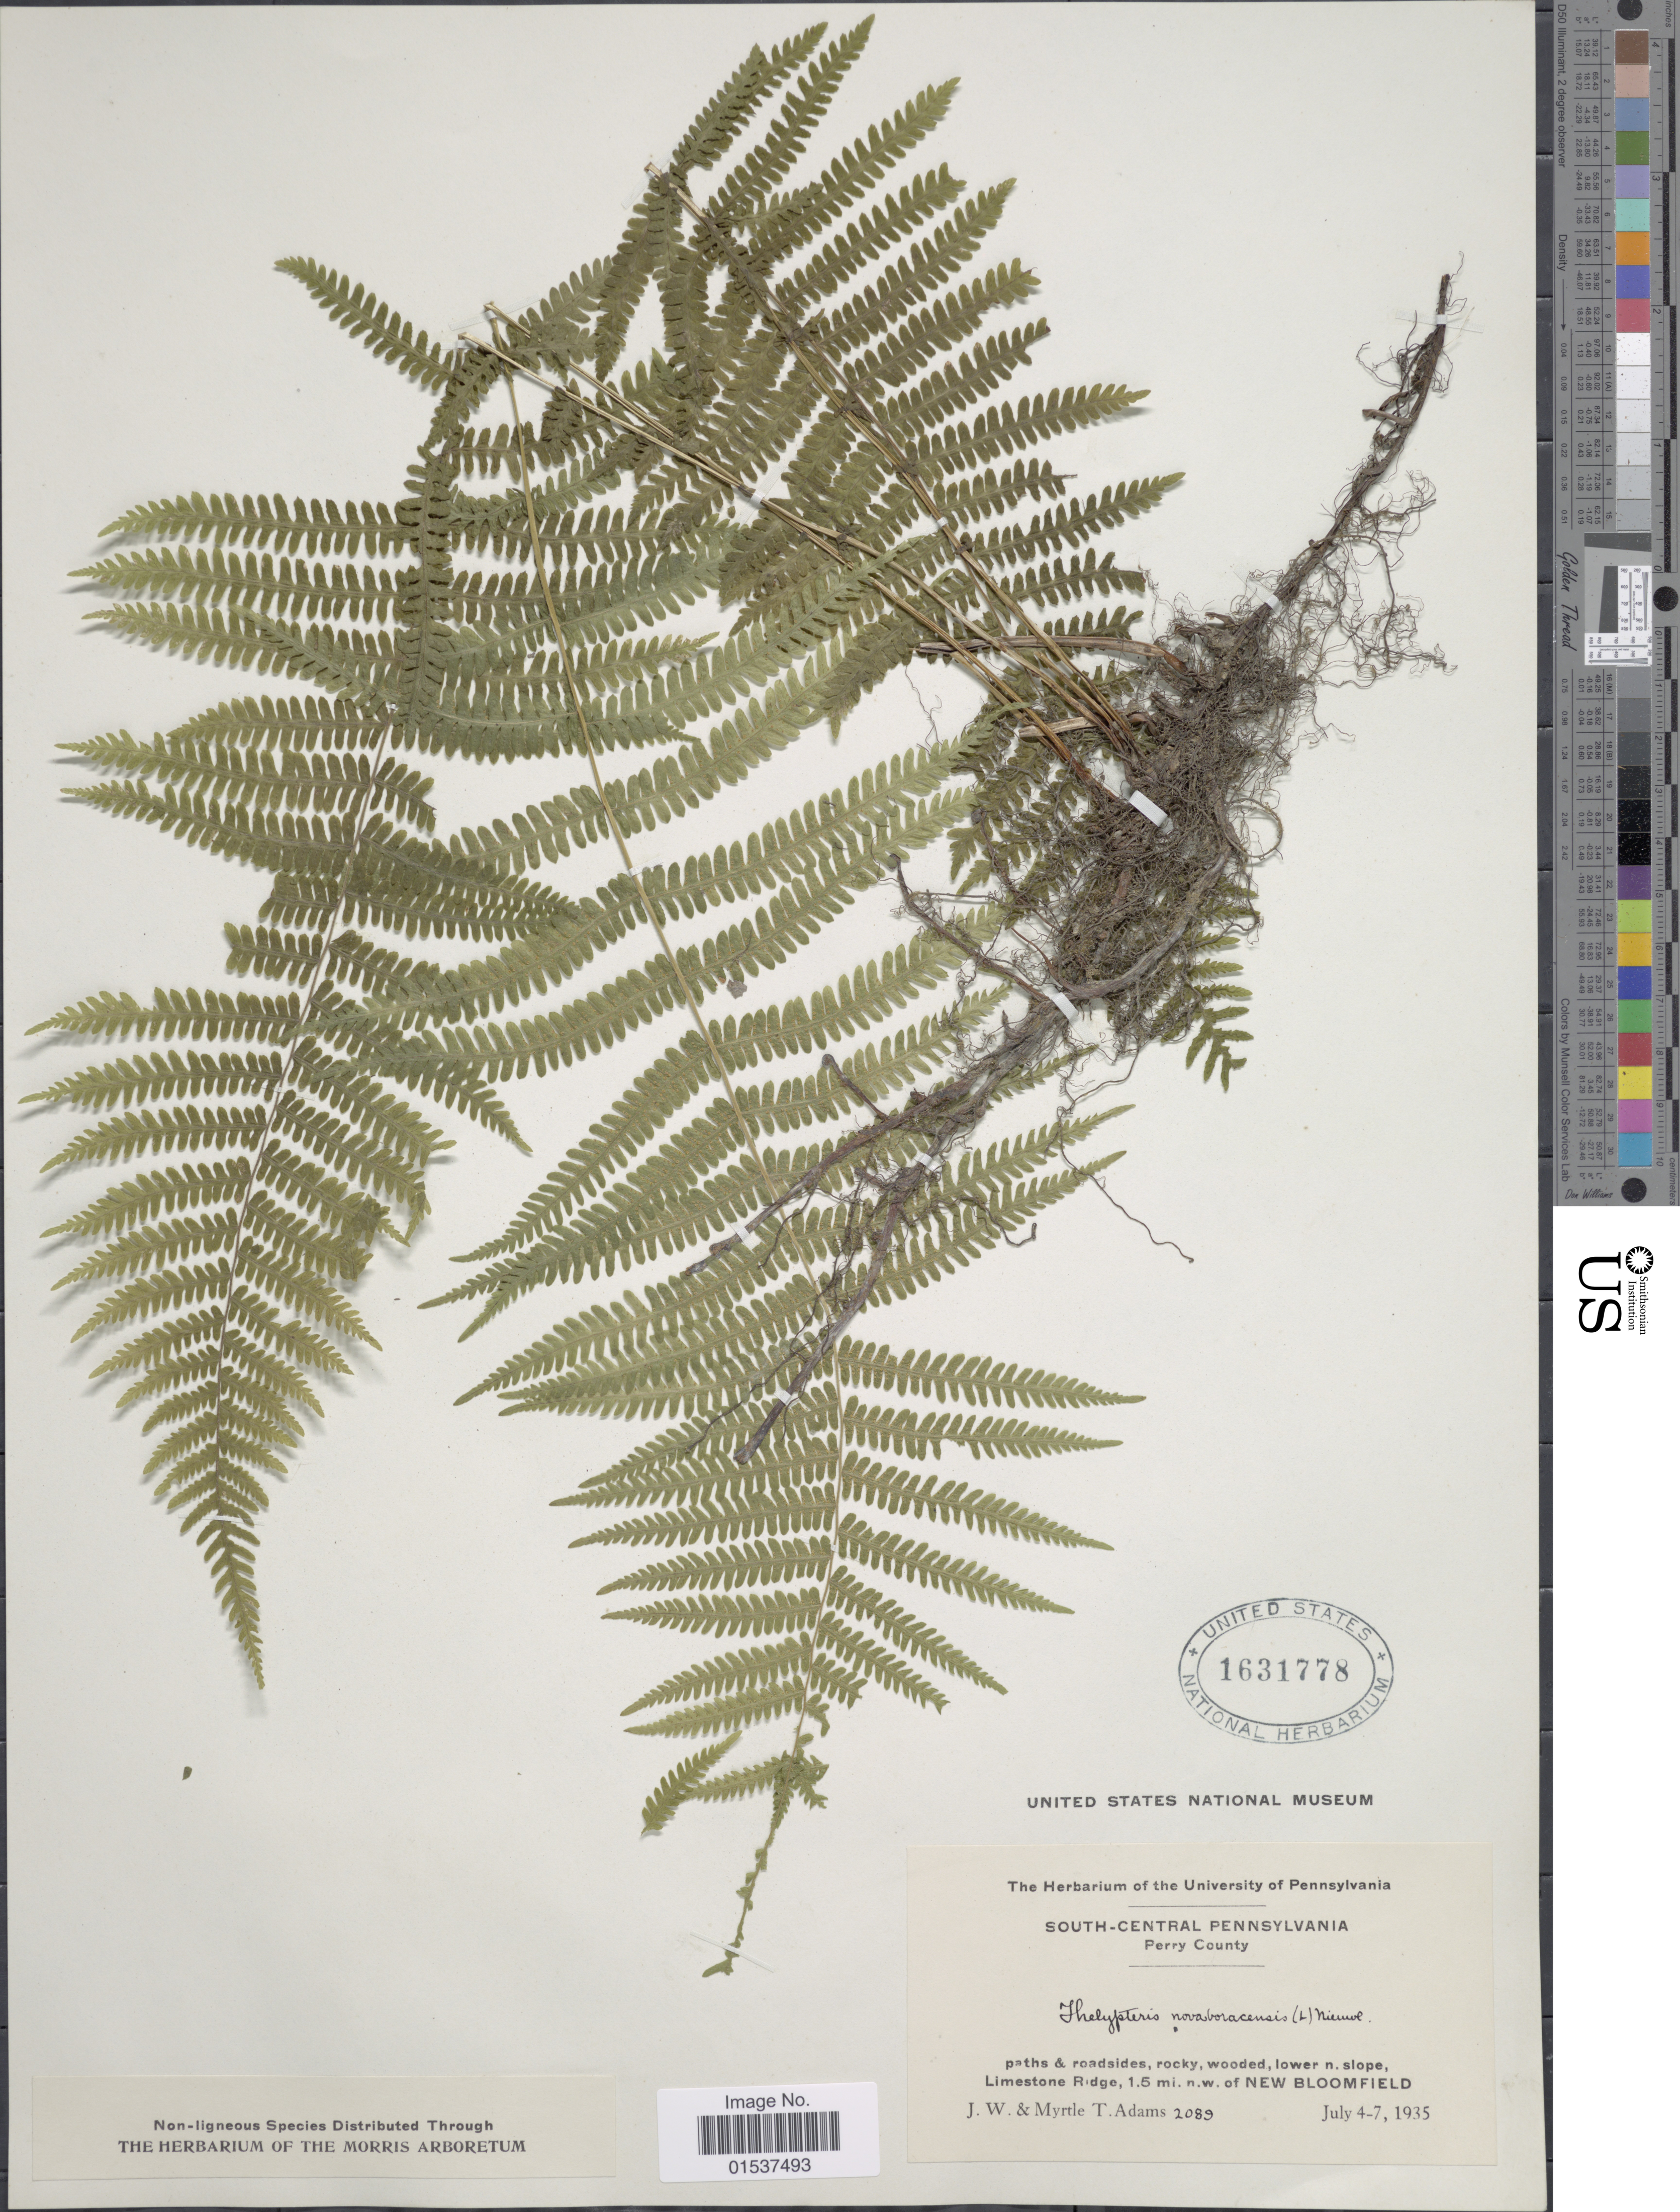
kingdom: Plantae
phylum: Tracheophyta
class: Polypodiopsida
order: Polypodiales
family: Thelypteridaceae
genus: Parathelypteris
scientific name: Parathelypteris noveboracensis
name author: (L.) Ching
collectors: J. Adams & M. T. Adams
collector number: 2089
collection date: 1935-07-04/1935-07-07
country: United States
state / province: Pennsylvania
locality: Perry County. Limestone Ridge, 1. 5 mi. n.w. of New Bloomfield.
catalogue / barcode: US 1631778